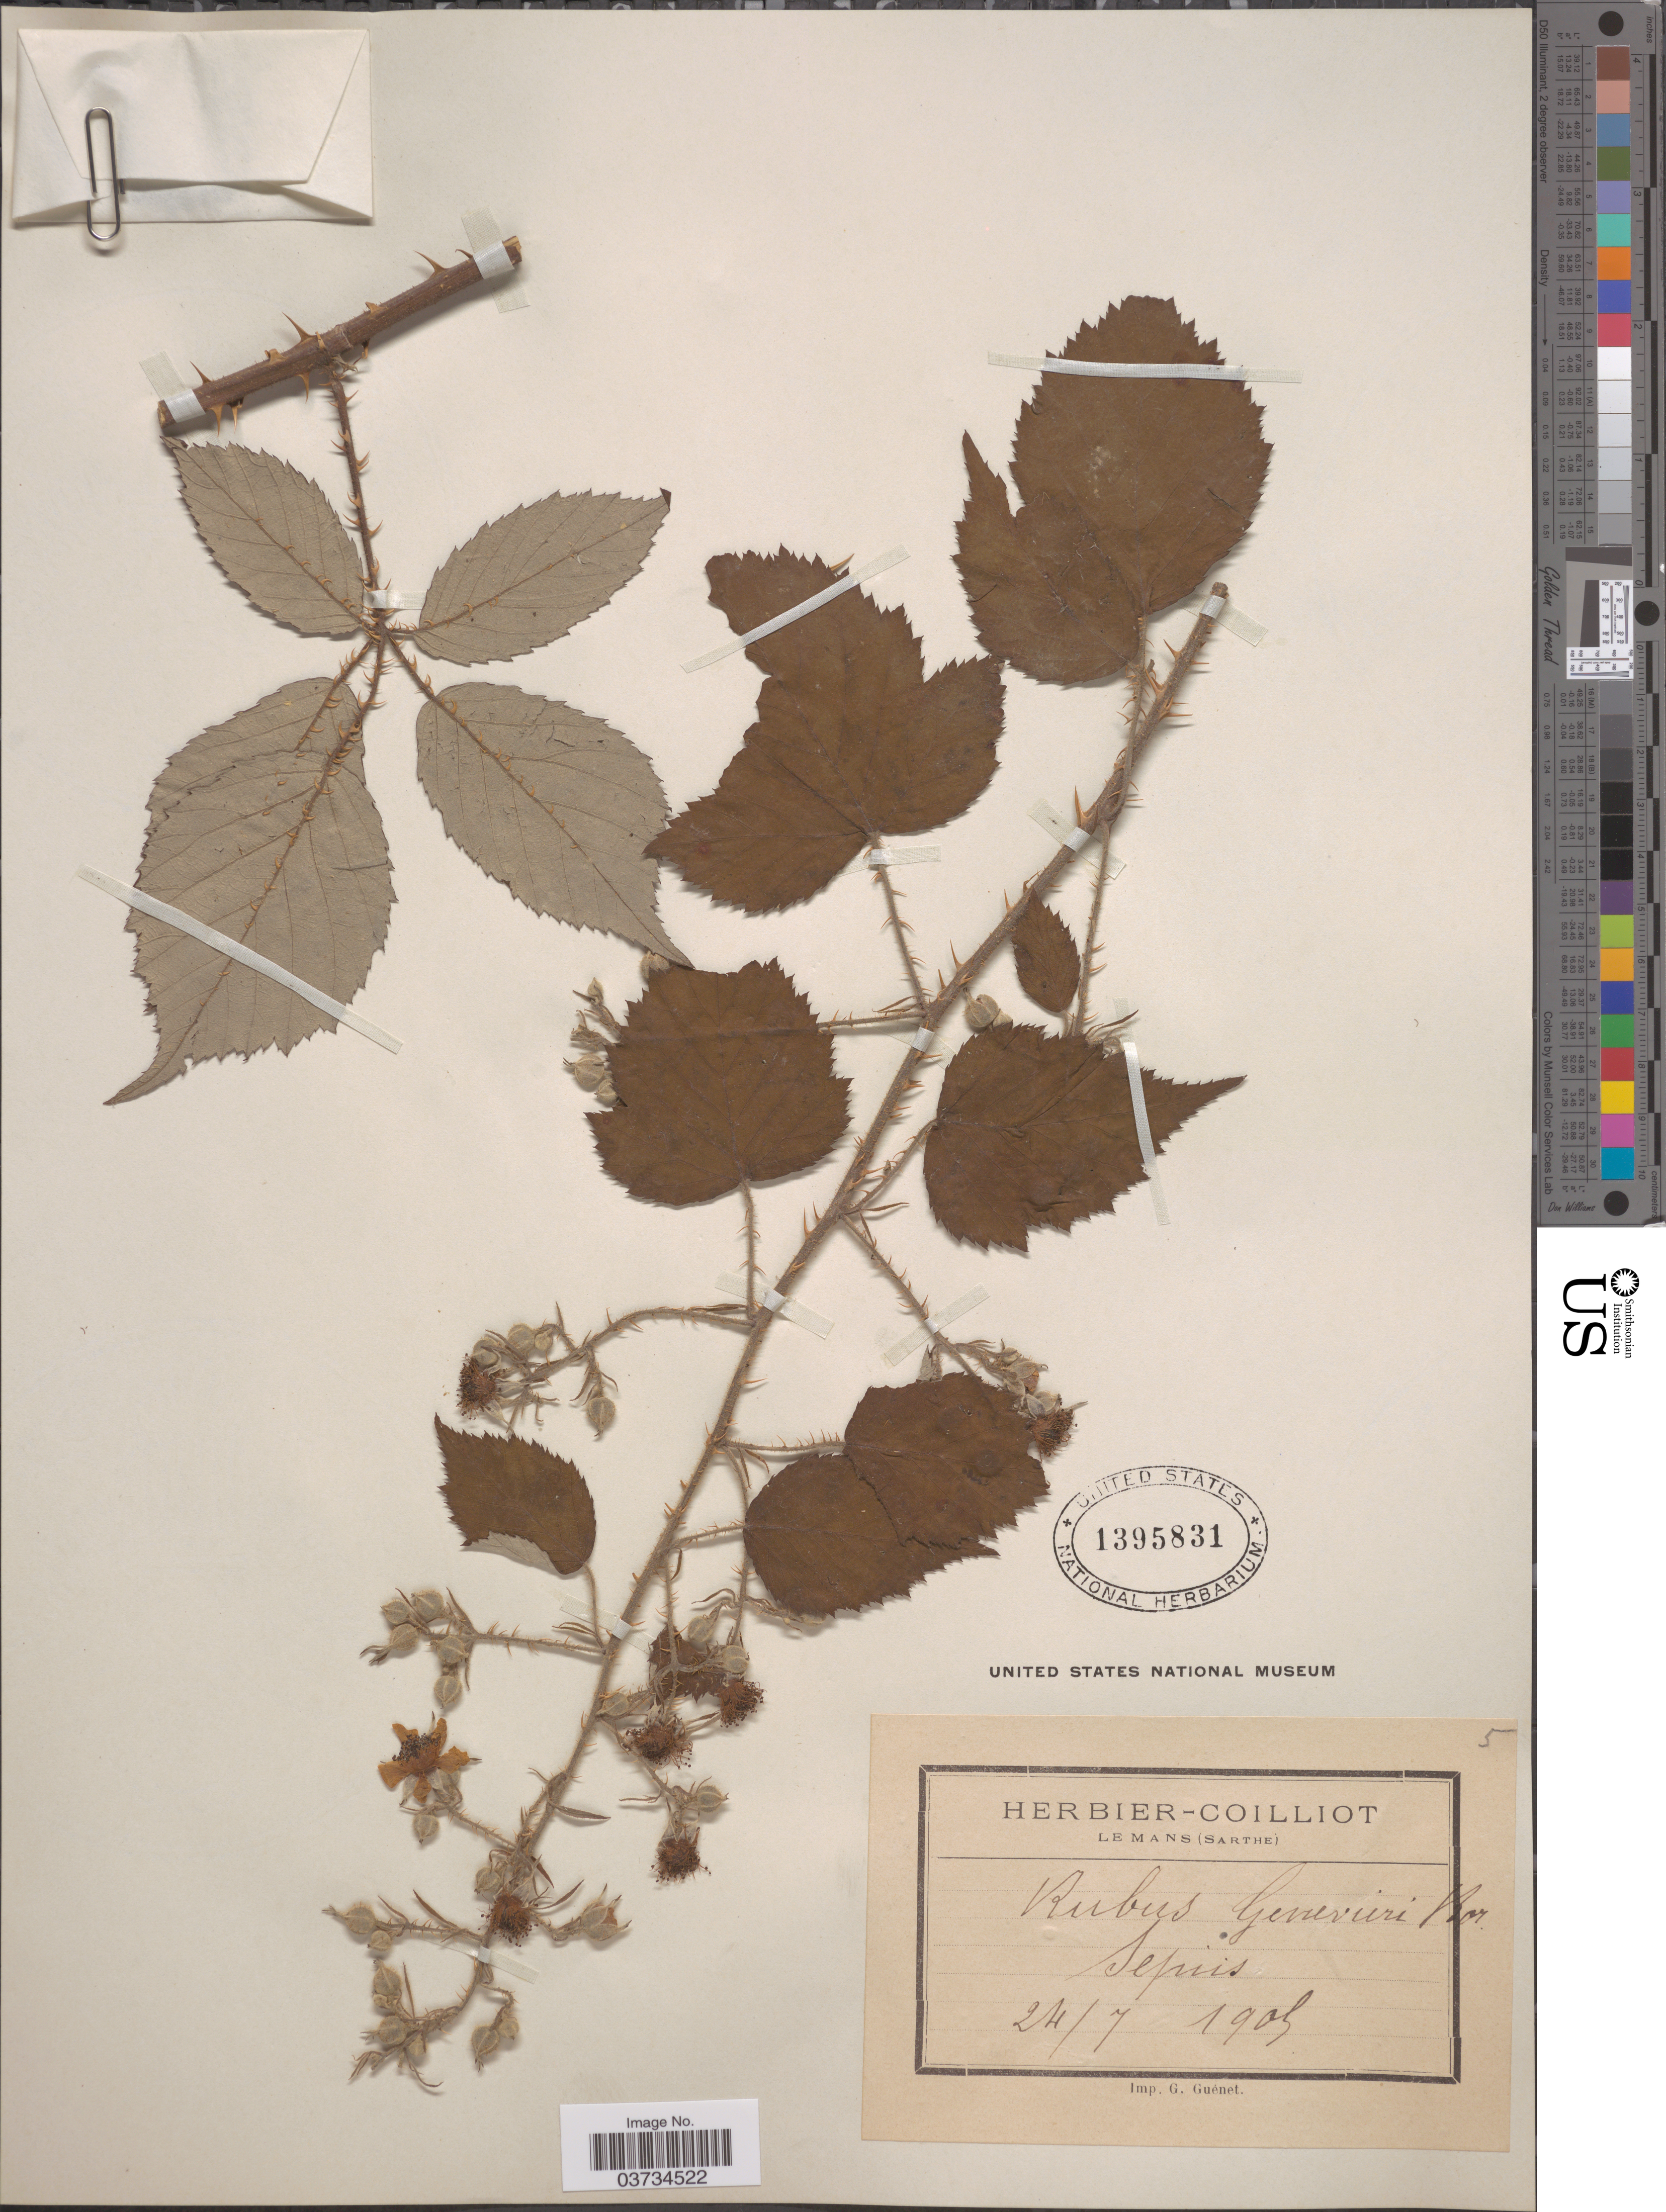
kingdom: Plantae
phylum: Tracheophyta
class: Magnoliopsida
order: Rosales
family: Rosaceae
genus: Rubus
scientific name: Rubus genevieri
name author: Boreau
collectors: ex herb. Coilliot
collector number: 5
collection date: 1905-07-24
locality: Sepuis. [interpreted]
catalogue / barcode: US 1395831